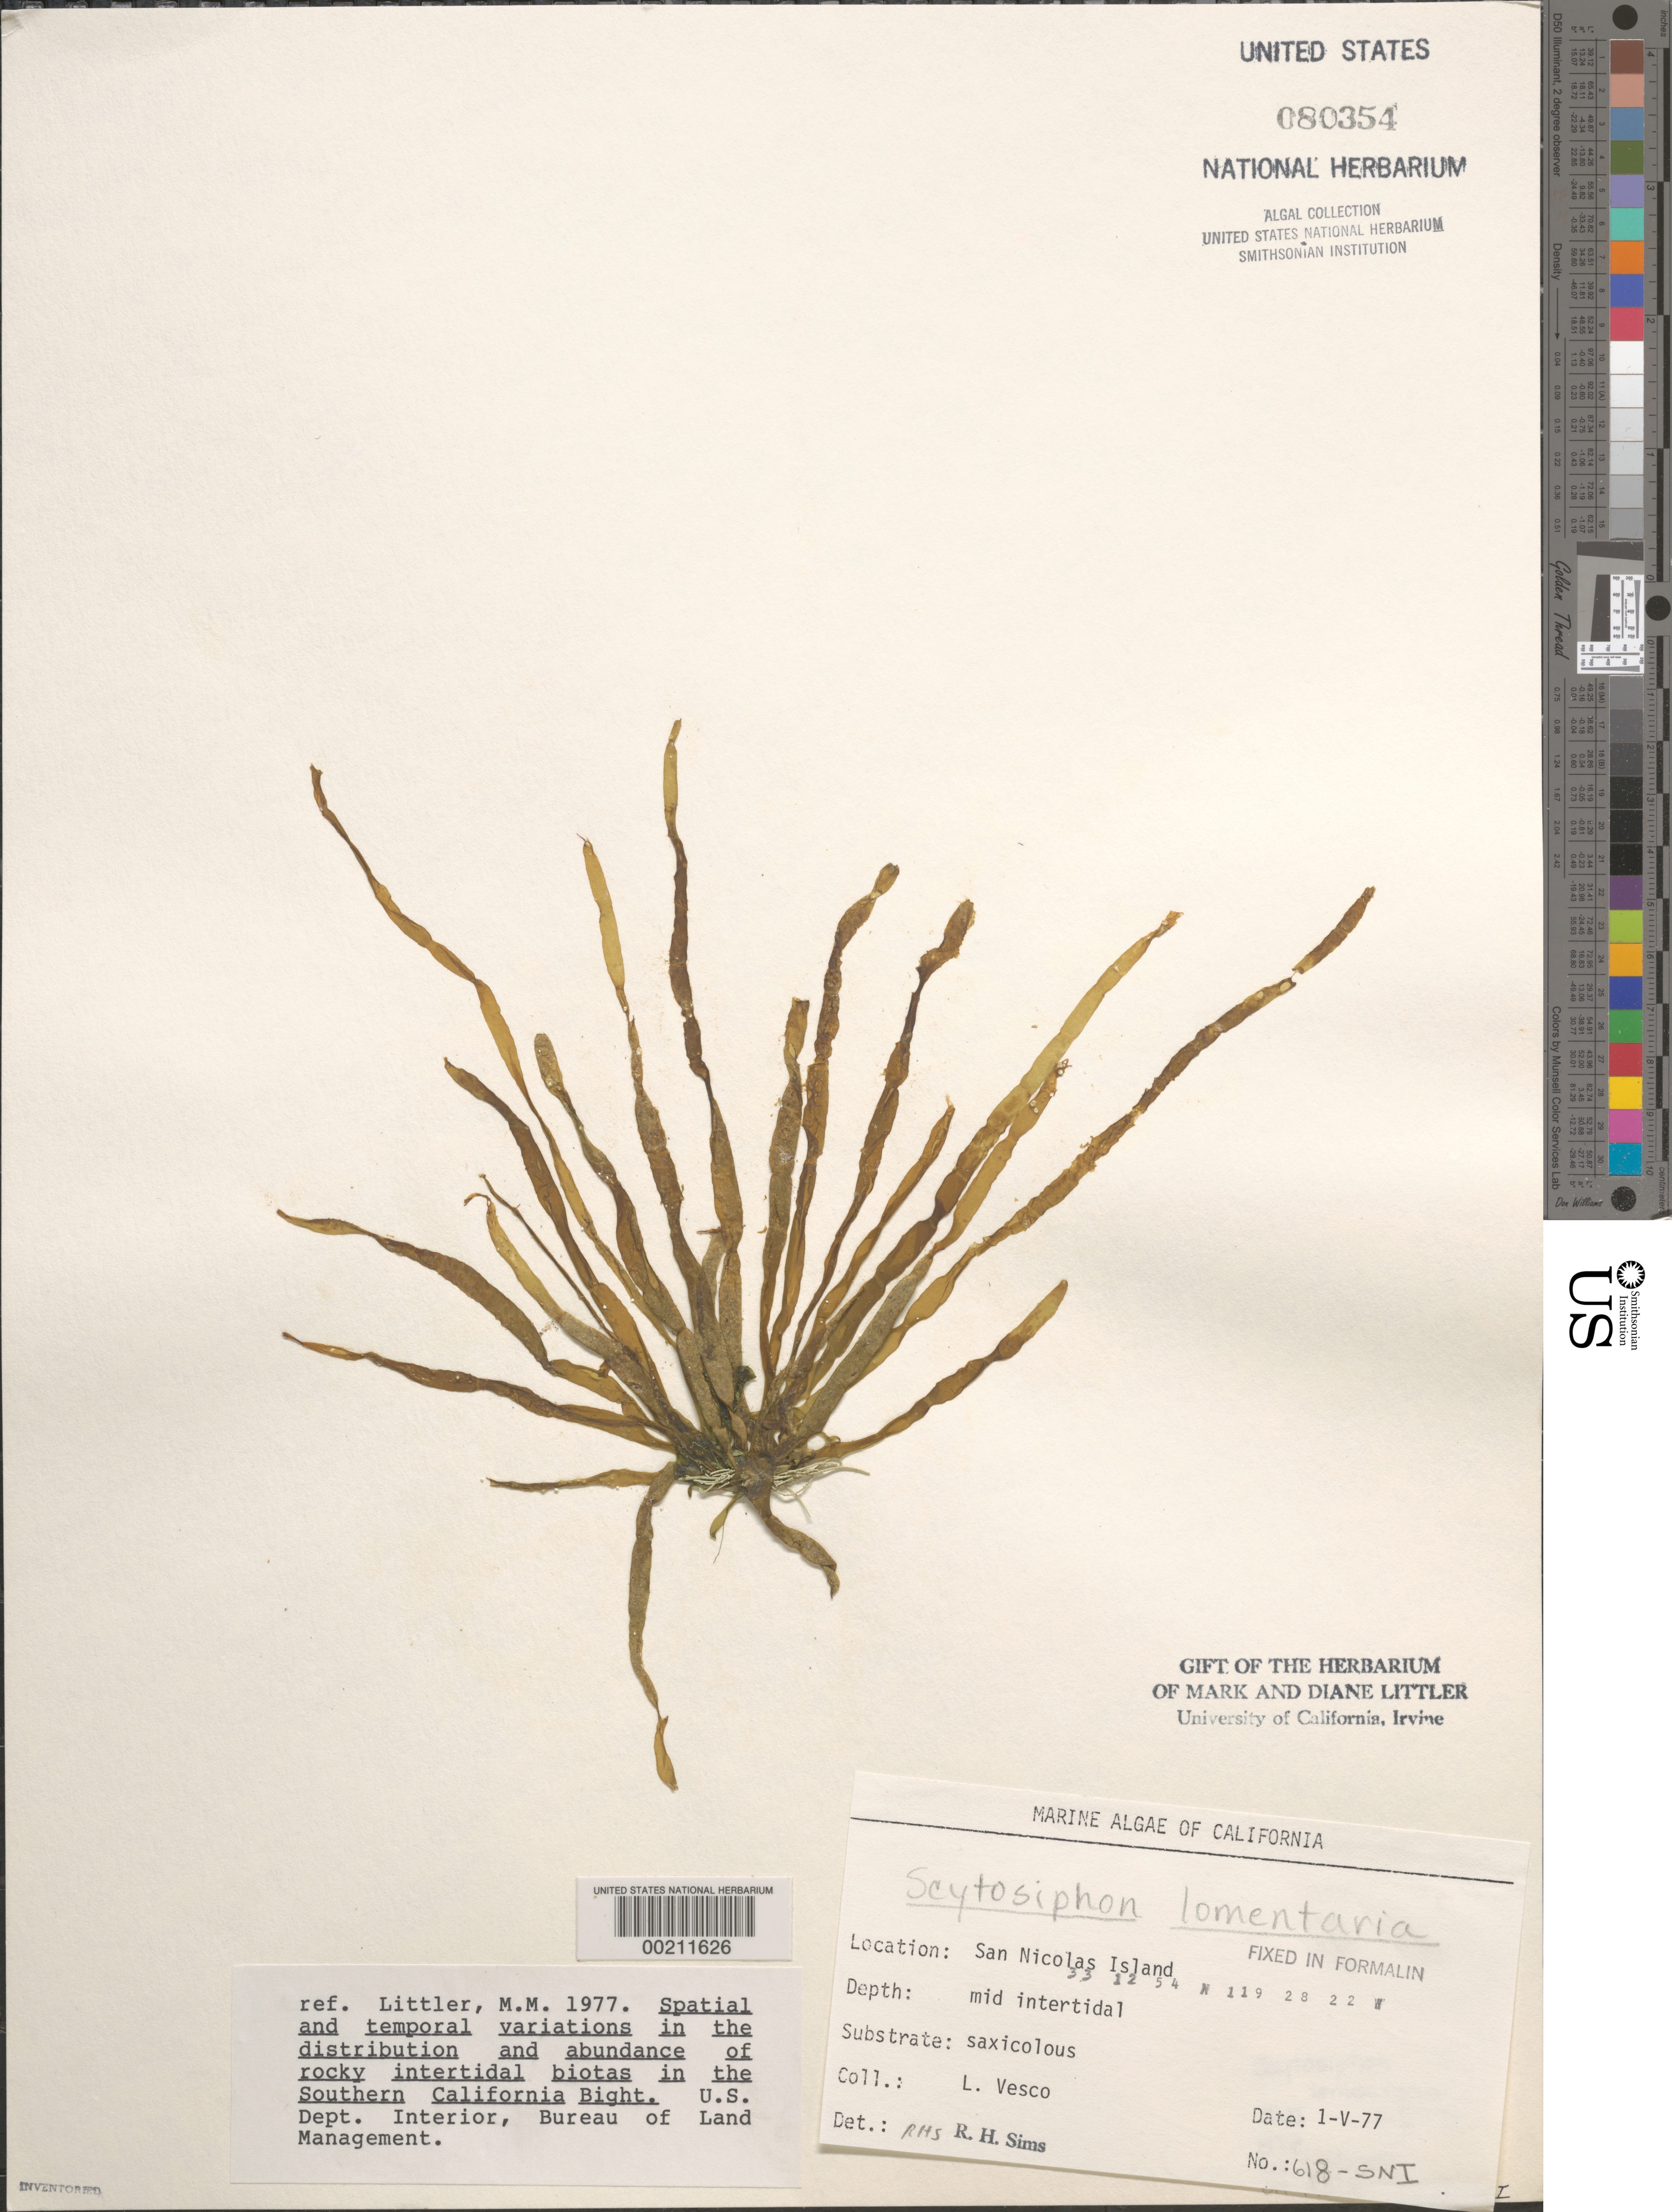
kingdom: Chromista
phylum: Ochrophyta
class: Phaeophyceae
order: Scytosiphonales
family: Scytosiphonaceae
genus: Scytosiphon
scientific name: Scytosiphon lomentaria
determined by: Sims, Robert H.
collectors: L. Vesco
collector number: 618-sni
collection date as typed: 01 May 1977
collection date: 1977-05-01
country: United States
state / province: California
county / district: Ventura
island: San Nicolas Island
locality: Dutch Harbor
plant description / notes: BLM-SOCALBIGHT Rocky Intertidal Survey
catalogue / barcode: US 80354